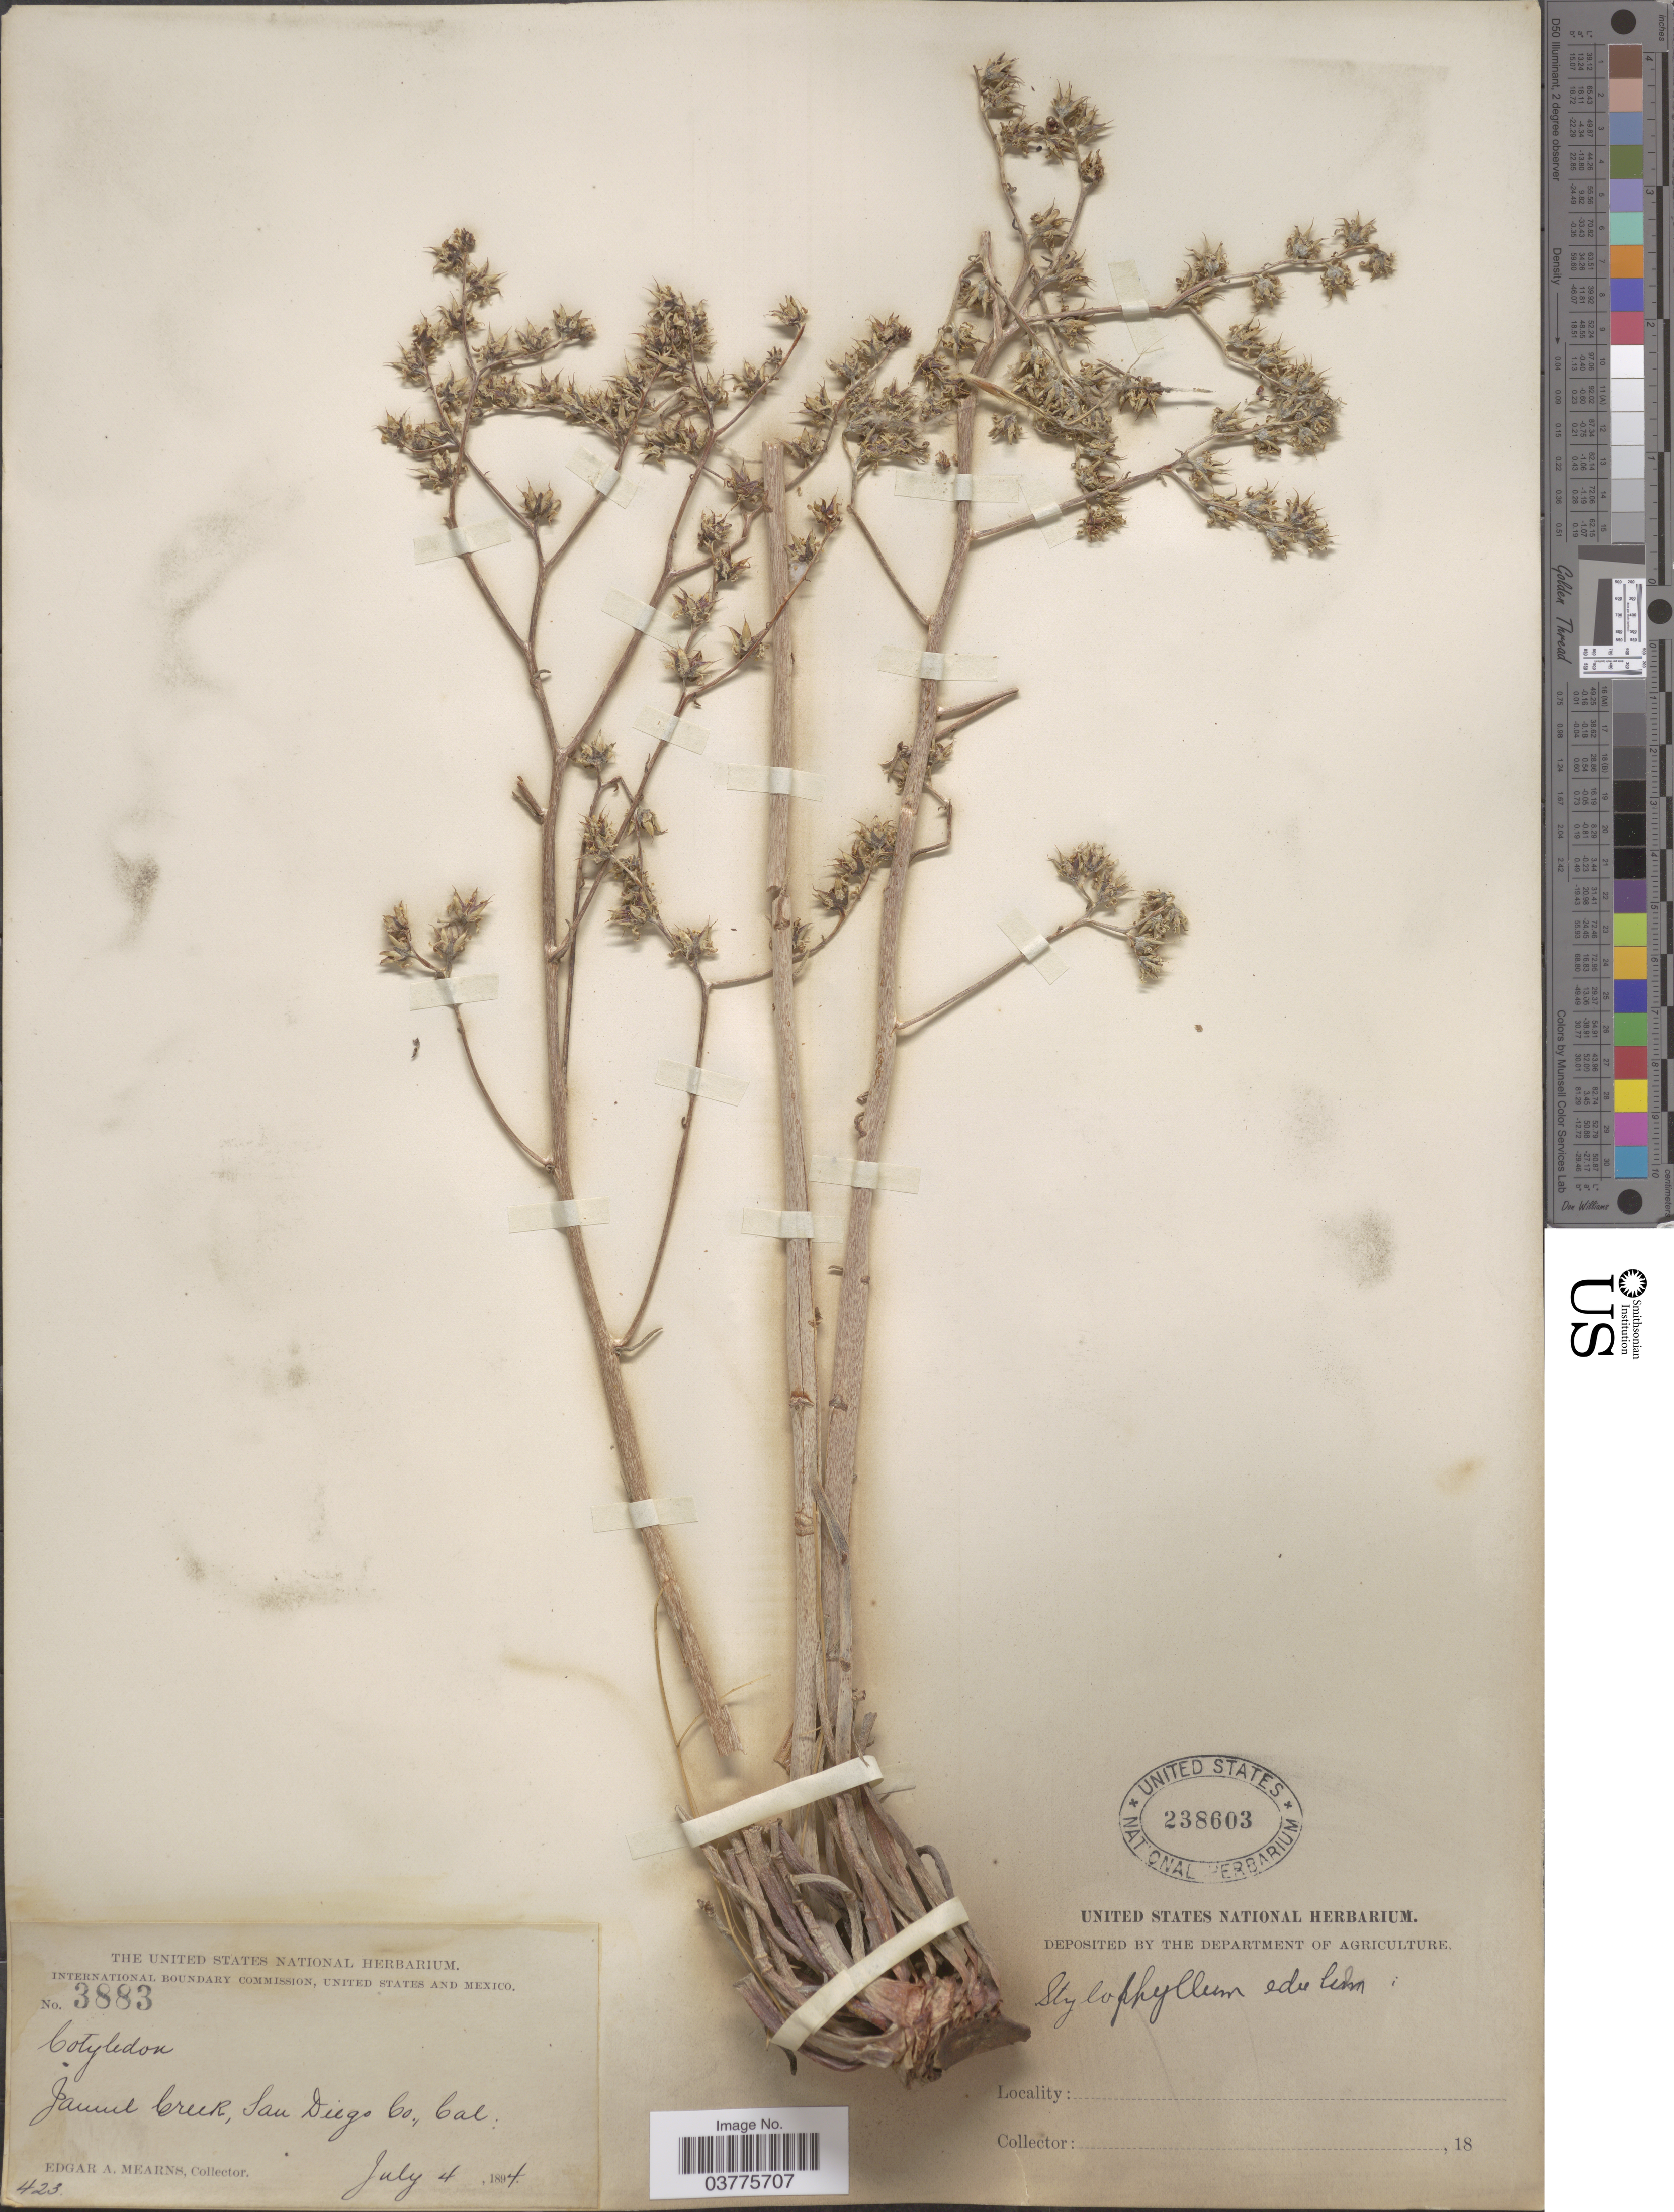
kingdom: Plantae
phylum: Tracheophyta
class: Magnoliopsida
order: Saxifragales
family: Crassulaceae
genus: Dudleya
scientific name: Dudleya edulis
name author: (Nutt.) Moran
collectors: E. A. Mearns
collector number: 423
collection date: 1894-07-04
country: United States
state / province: California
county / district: San Diego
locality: Jamul Creek, San Diego Co.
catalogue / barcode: US 238603